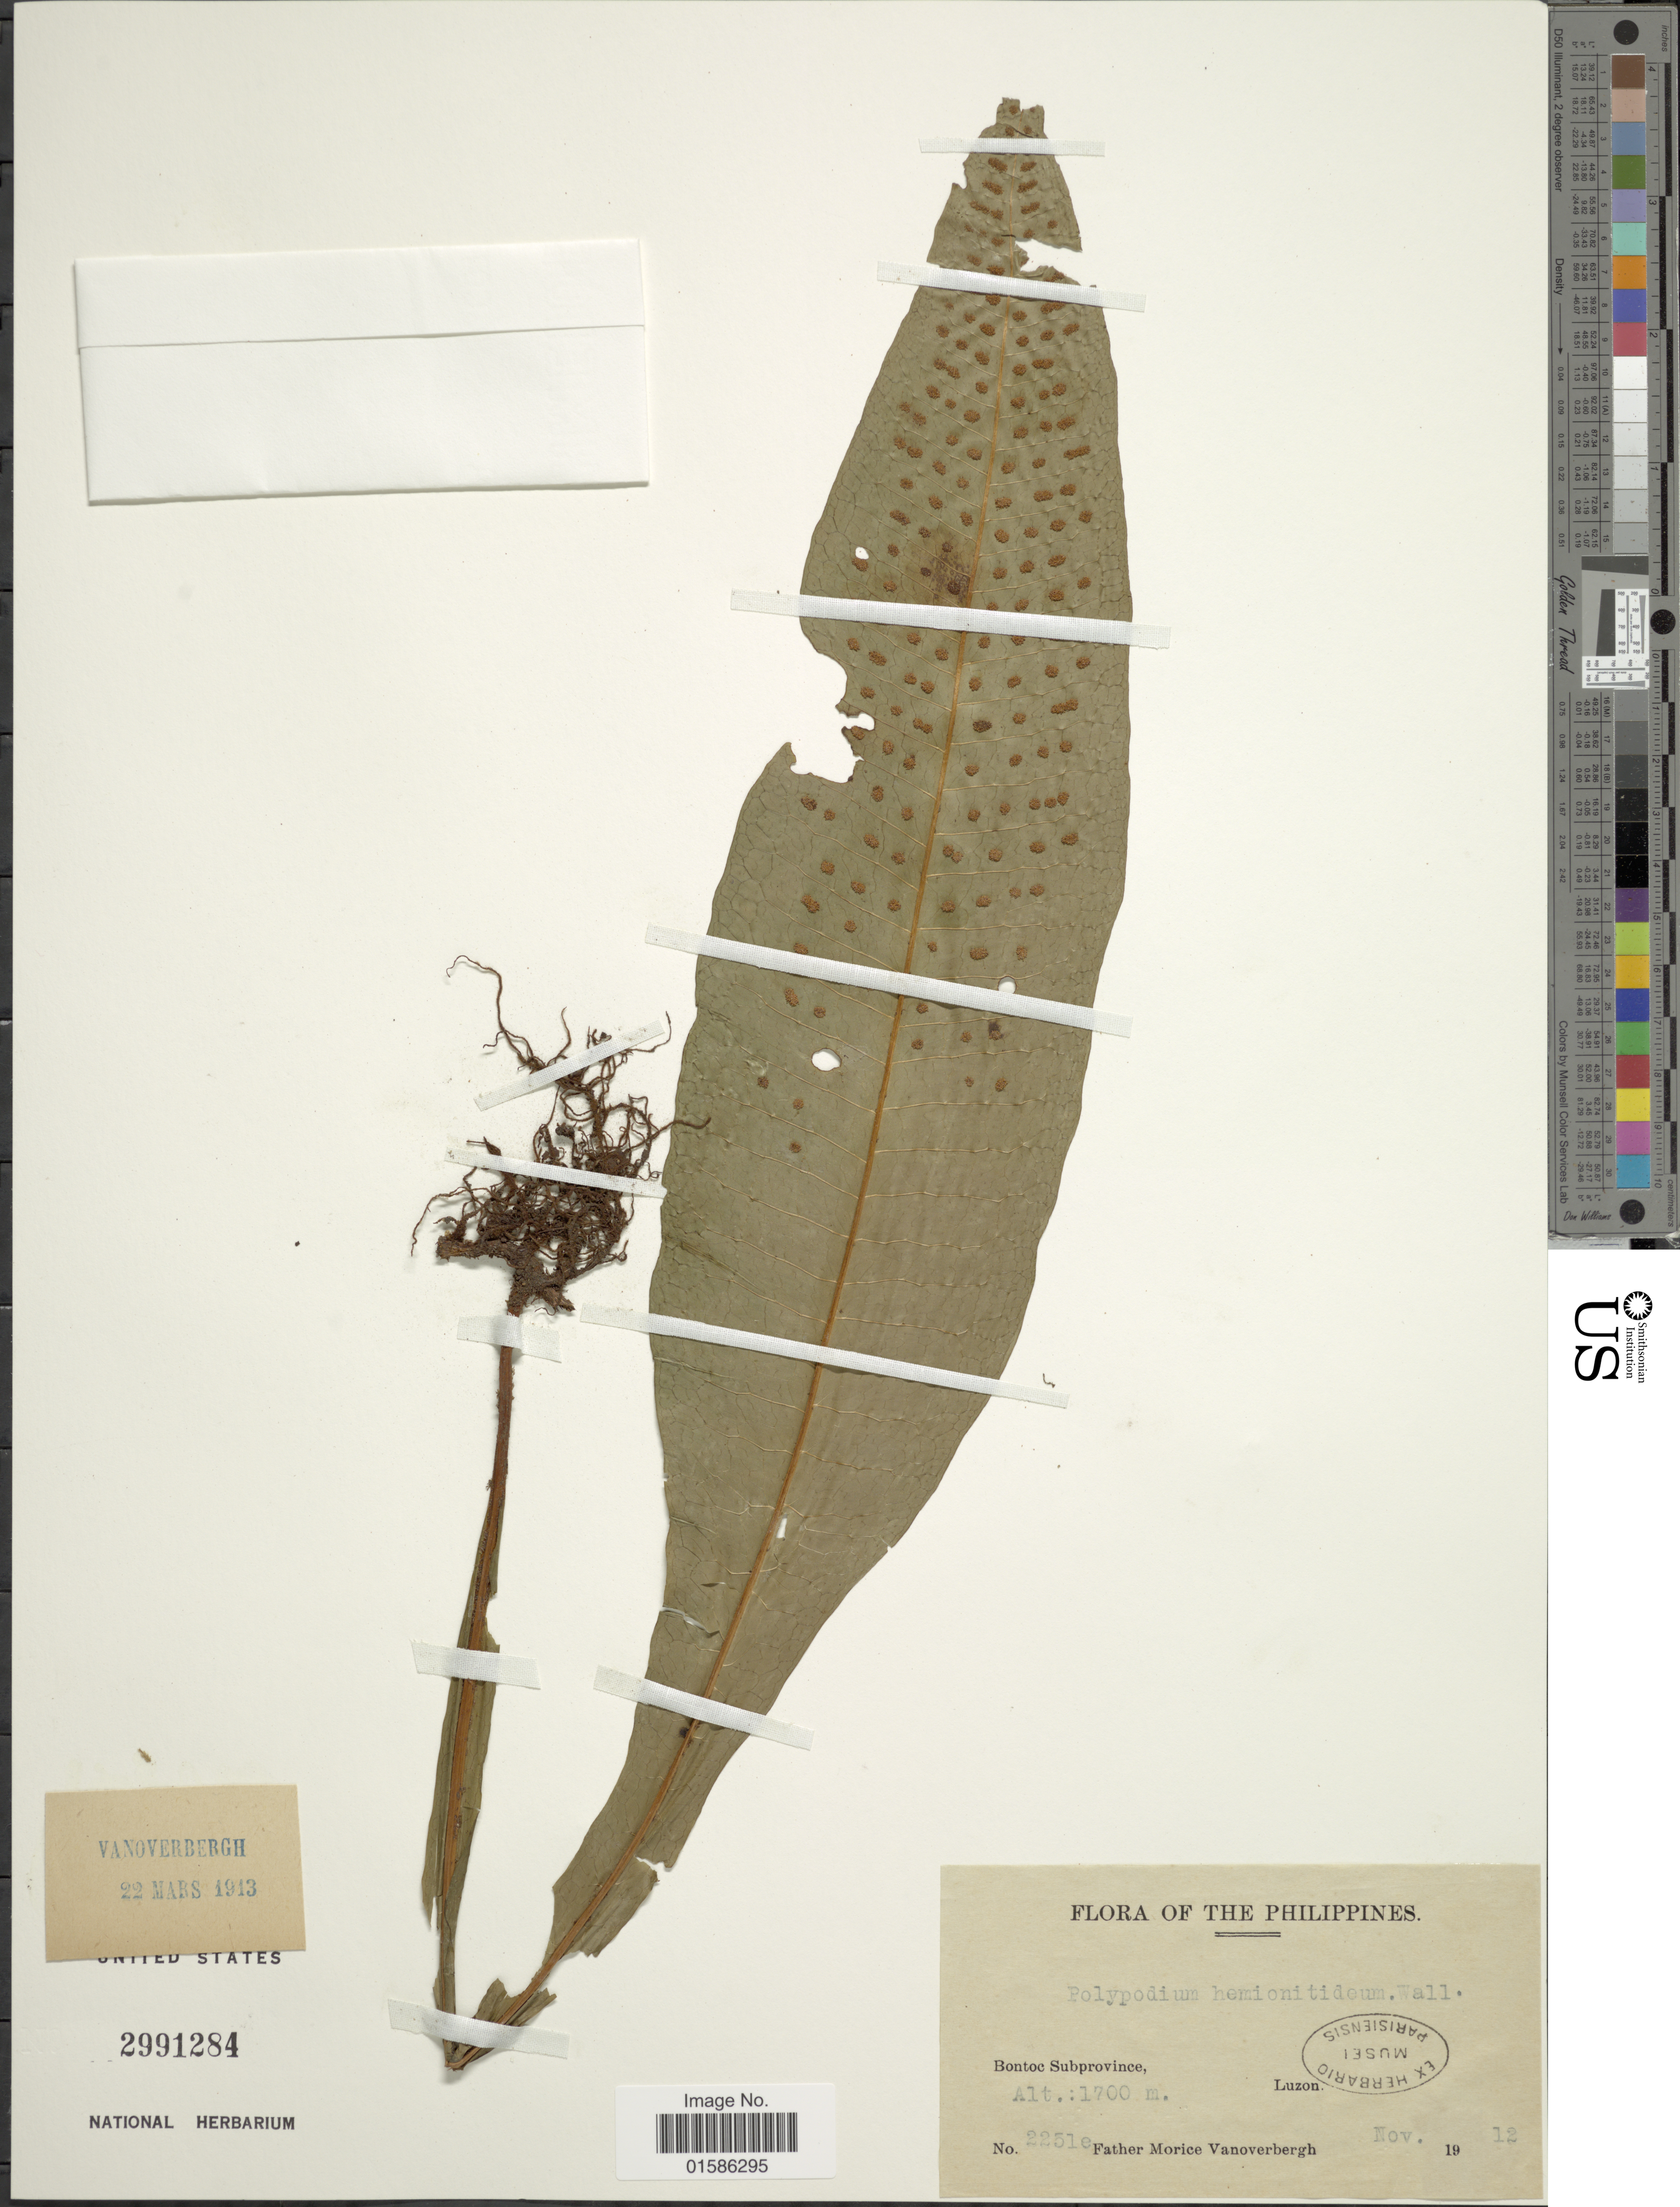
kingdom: Plantae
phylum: Tracheophyta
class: Polypodiopsida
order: Polypodiales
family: Polypodiaceae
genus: Microsorum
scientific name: Microsorum hemionitideum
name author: (C. Presl) Copel.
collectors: M. Vanoverbergh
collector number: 2251e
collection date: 1912-11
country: Philippines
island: Luzon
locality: Bontoc Subprovince, Luzon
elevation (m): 1700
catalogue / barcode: US 2991284